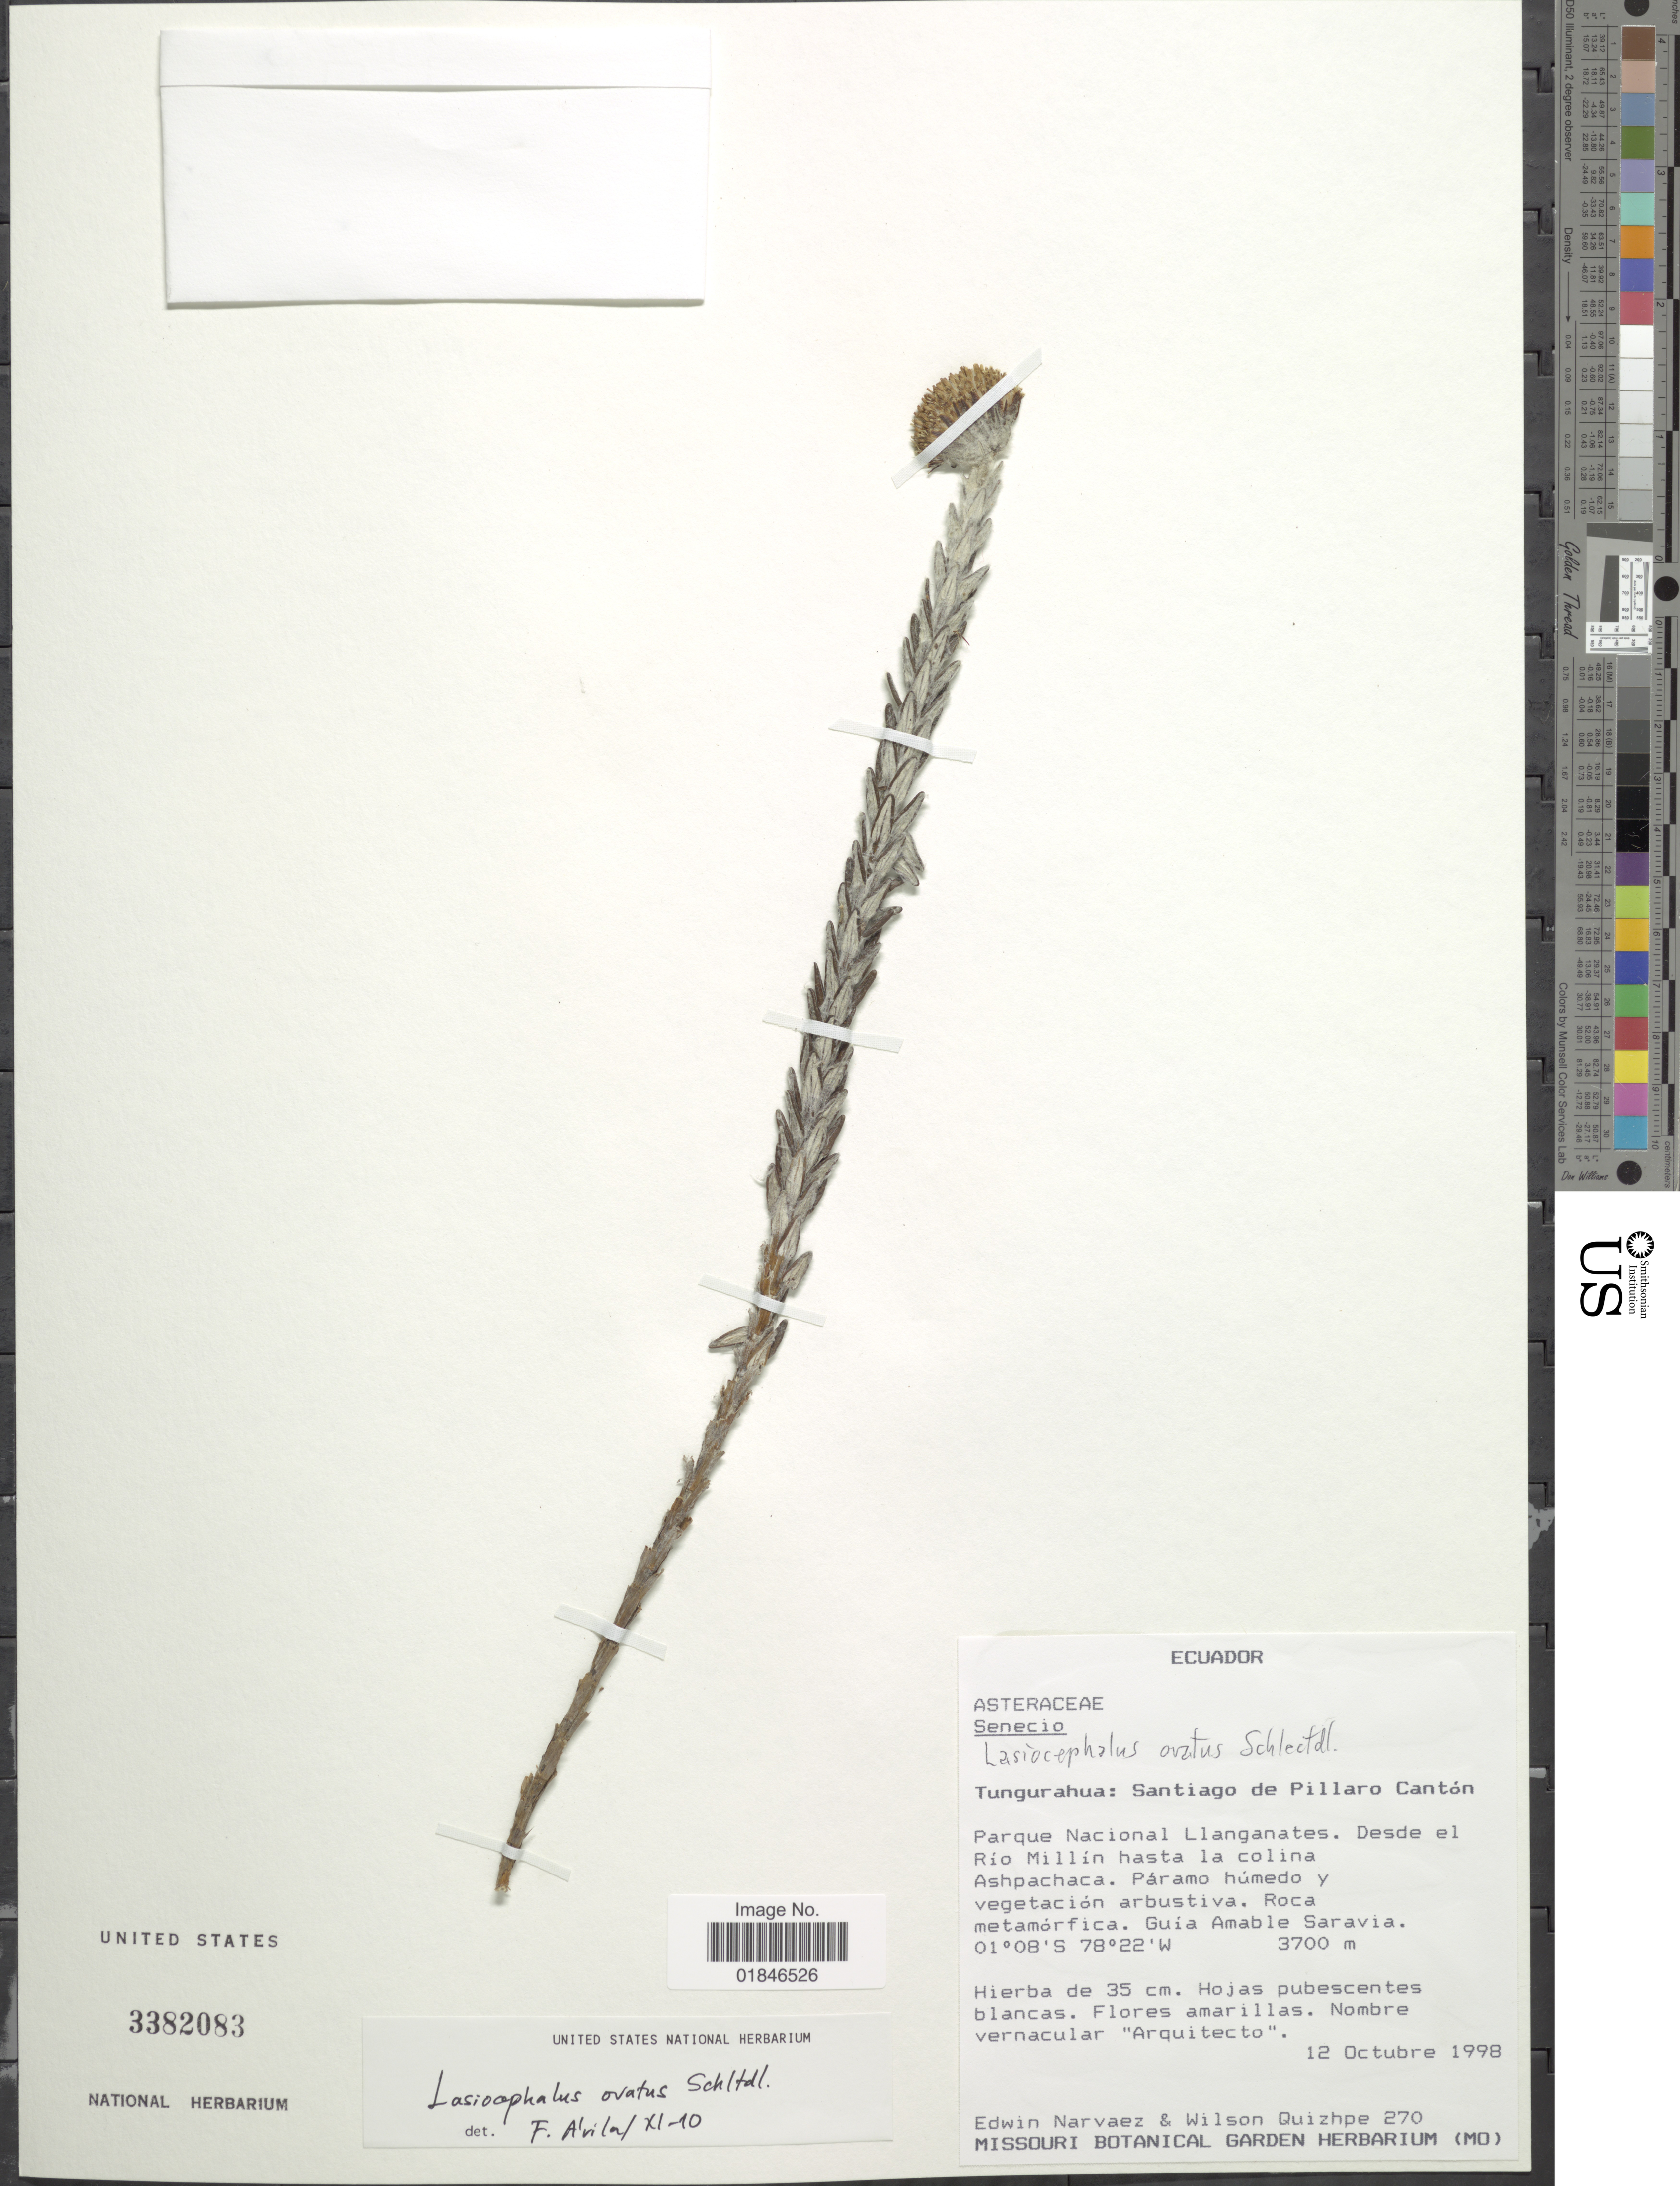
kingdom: Plantae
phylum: Tracheophyta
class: Magnoliopsida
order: Asterales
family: Asteraceae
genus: Senecio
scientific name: Senecio superandinus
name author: Cuatrec.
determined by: Salomon, Luciana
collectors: E. Narváez & W. Quizhpe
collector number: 270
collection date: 1998-10-12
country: Ecuador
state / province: Tungurahua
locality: Tungurahua: Santiago de Pillaro Canton. Parque Nacional Llanganates. Desde el Rio Millin hasta la colina Ashpachaca.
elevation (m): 3700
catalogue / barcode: US 3382083